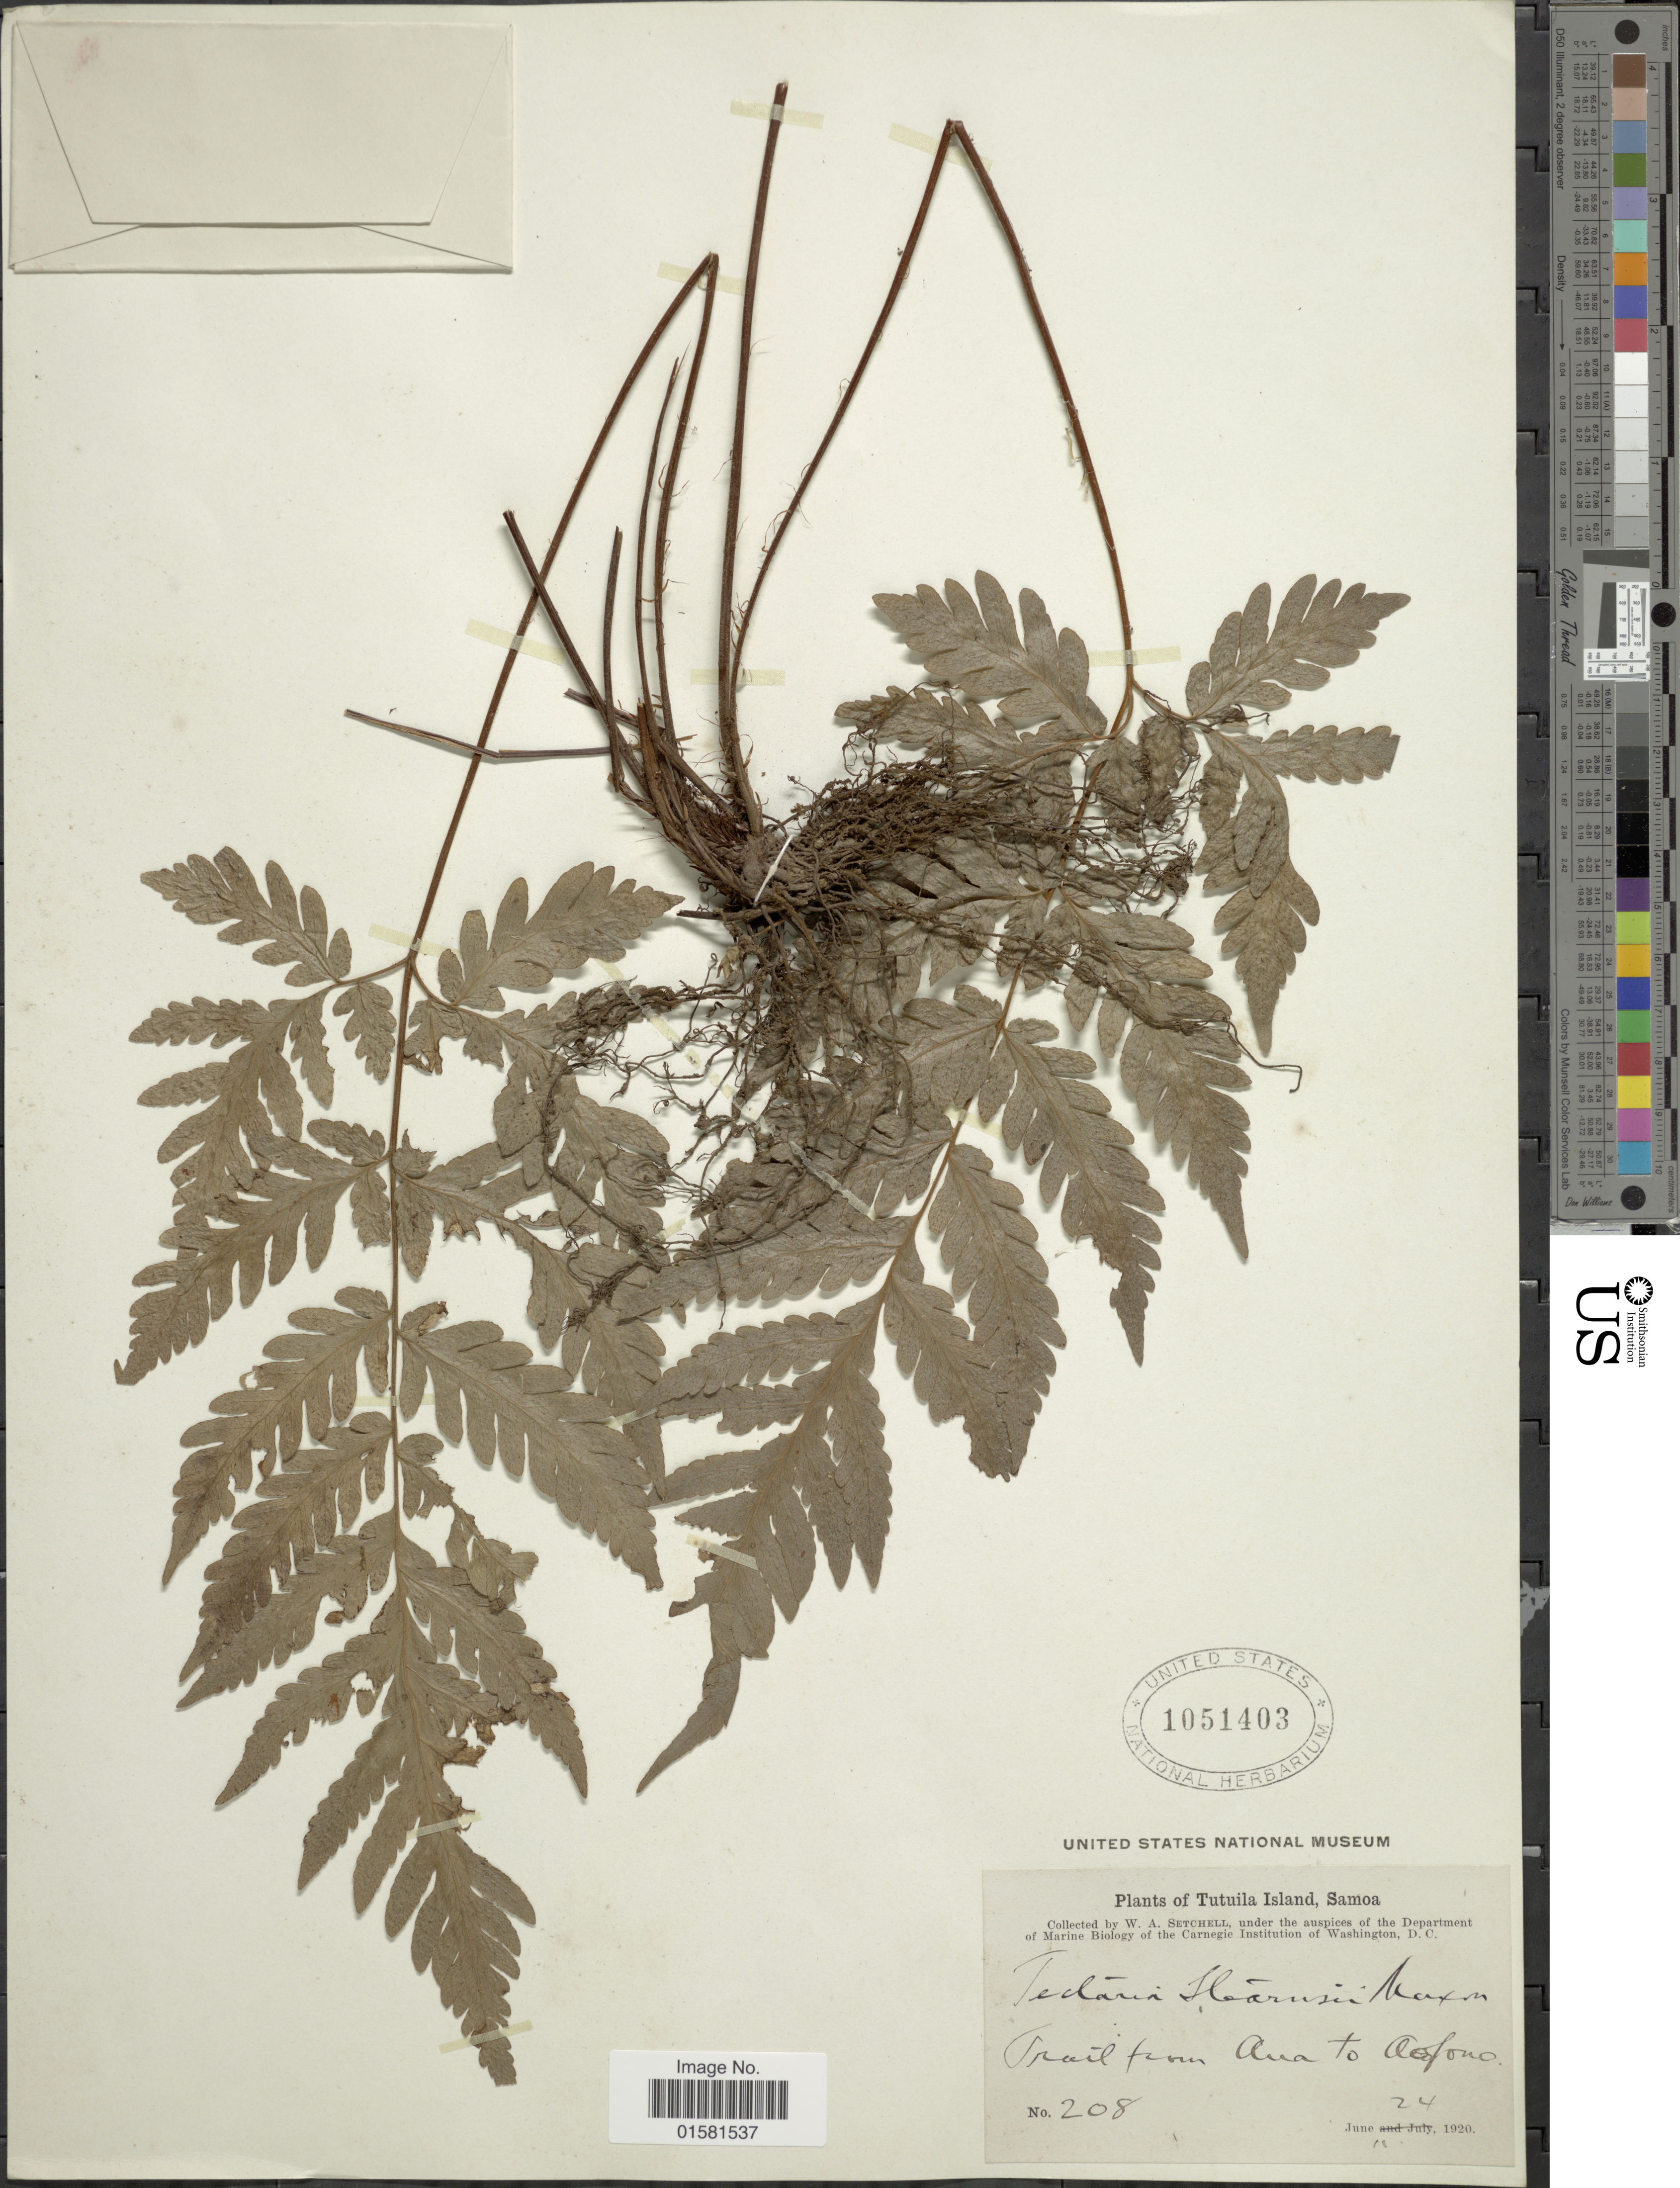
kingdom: Plantae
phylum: Tracheophyta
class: Polypodiopsida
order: Polypodiales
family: Tectariaceae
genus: Tectaria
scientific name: Tectaria stearnsii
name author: Maxon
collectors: W. Setchell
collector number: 208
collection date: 1920-06-24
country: American Samoa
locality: Tutuila Island, Samoa, trail from Aua to Aafono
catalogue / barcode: US 1051403